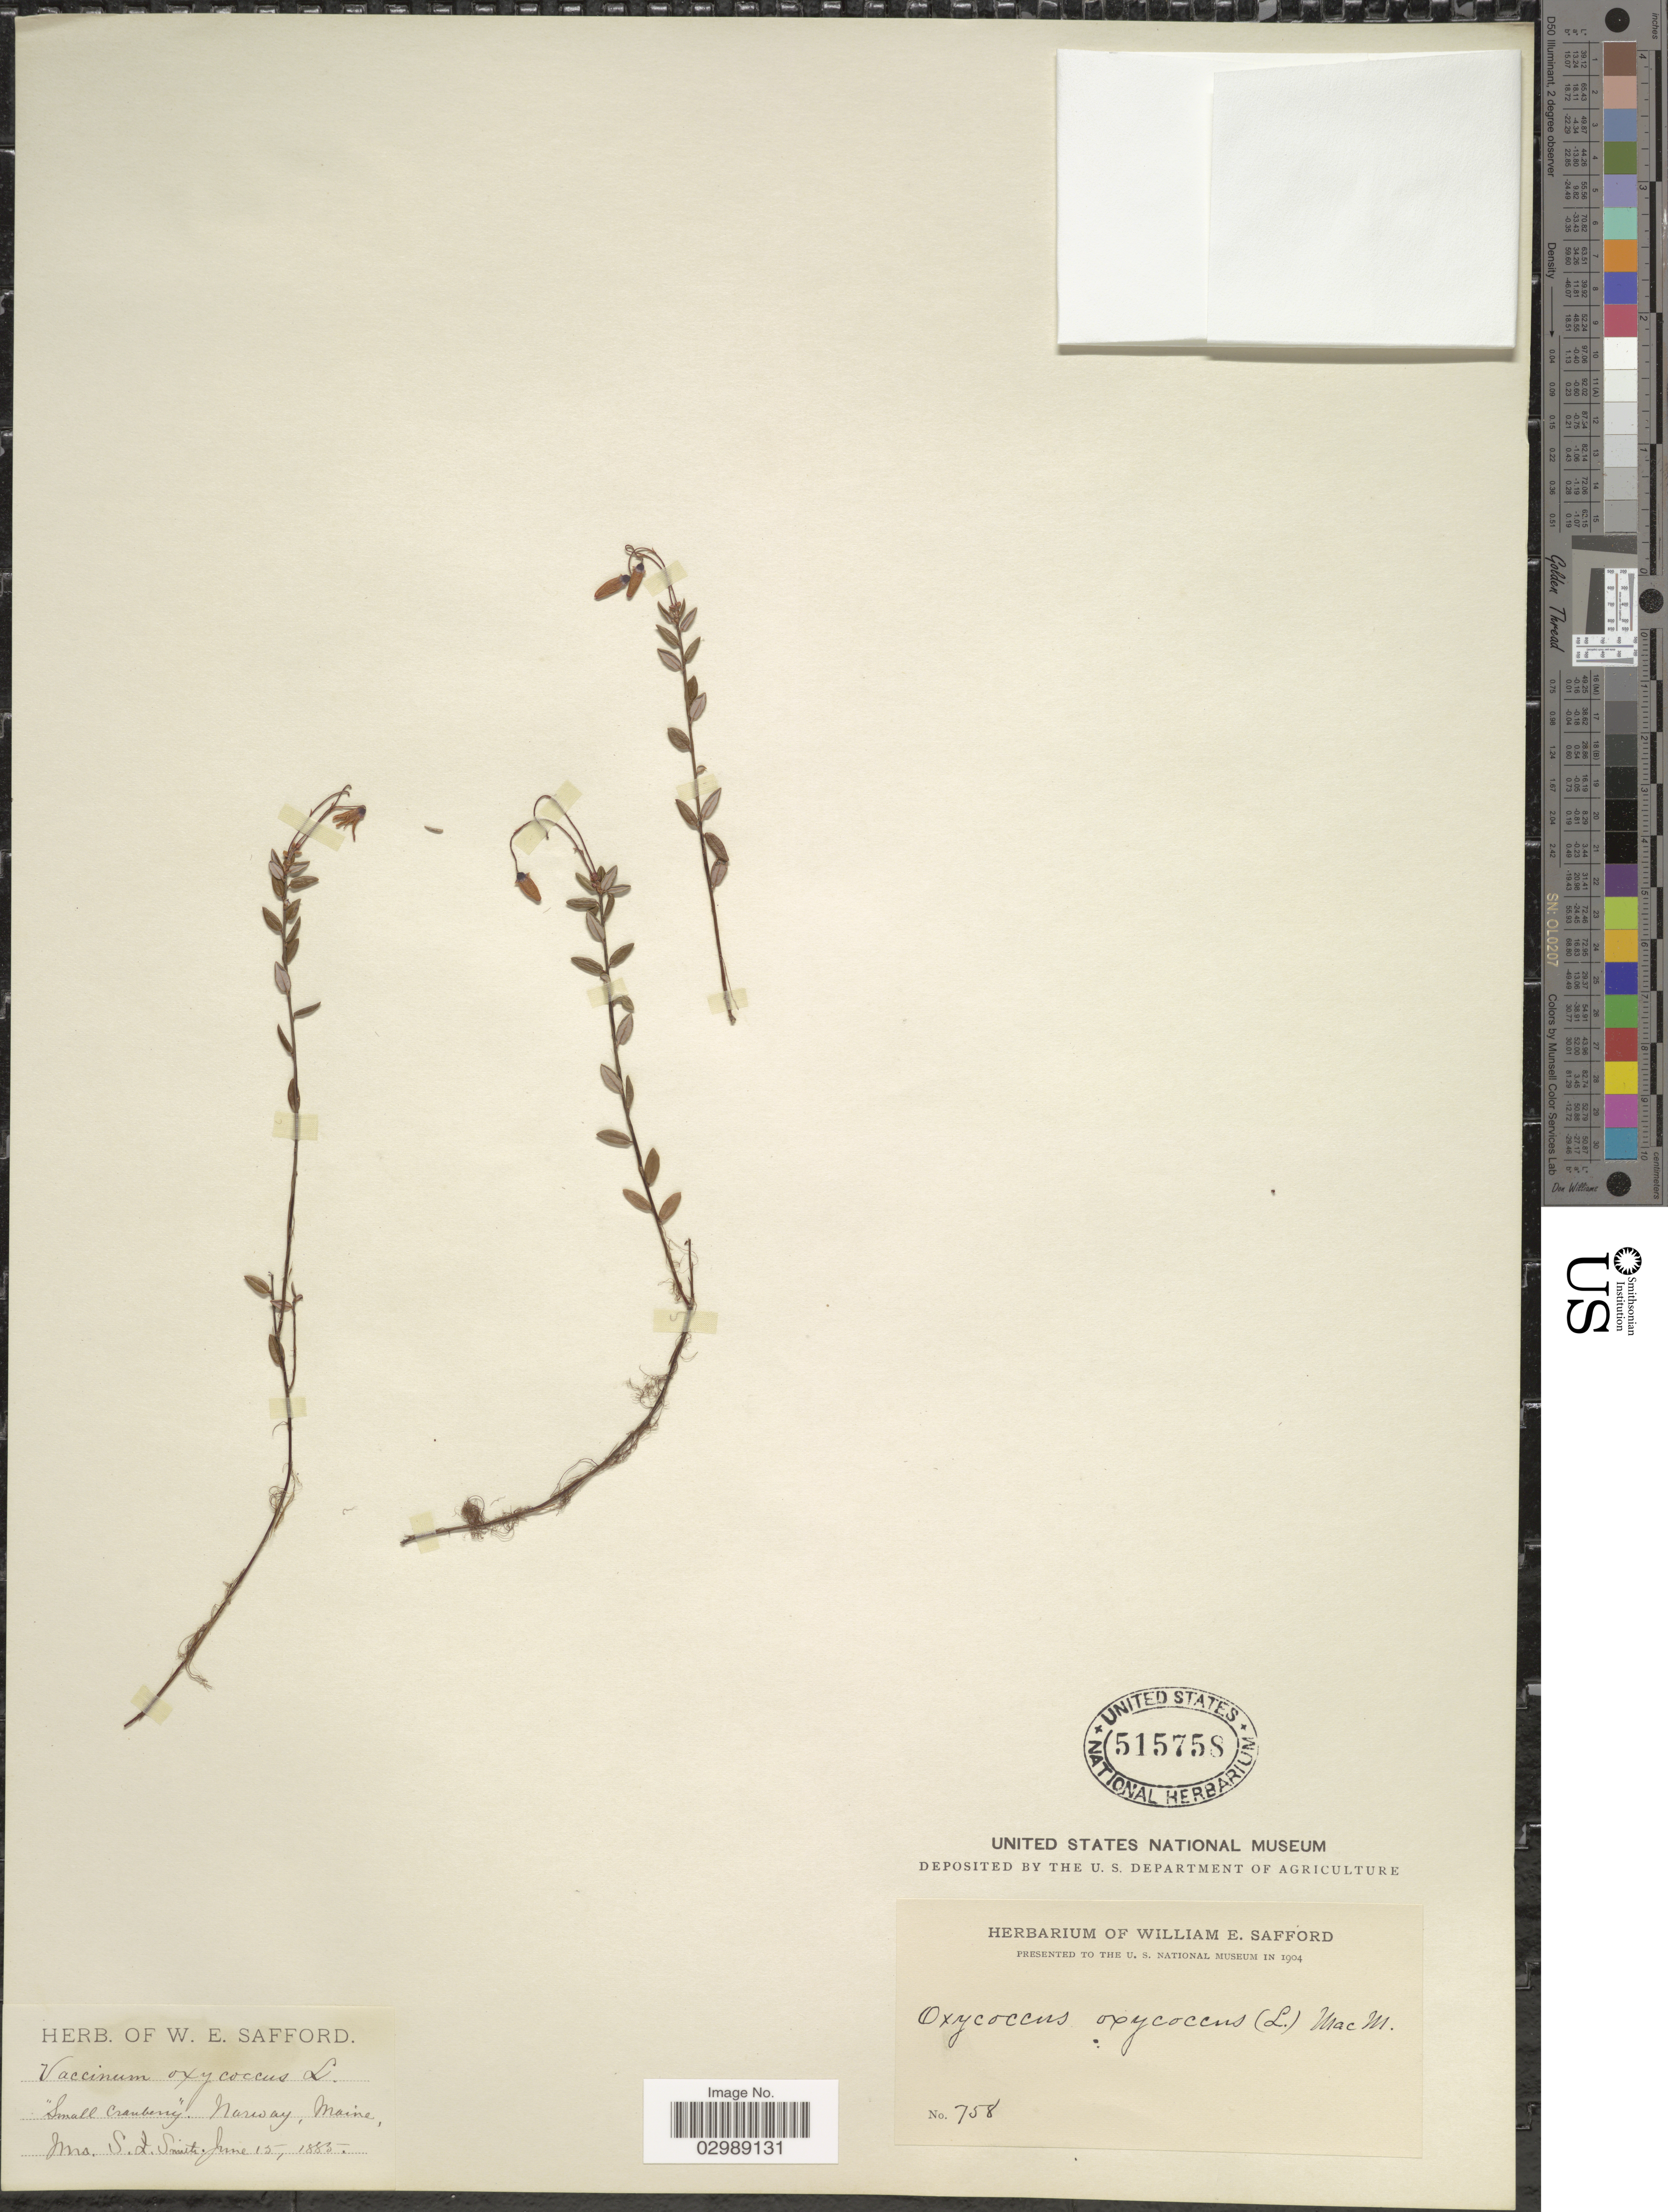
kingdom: Plantae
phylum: Tracheophyta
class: Magnoliopsida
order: Ericales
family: Ericaceae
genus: Vaccinium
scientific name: Vaccinium oxycoccos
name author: L.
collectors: S. I. Smith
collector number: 758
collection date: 1885-06-15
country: United States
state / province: Maine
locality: Small Cranberry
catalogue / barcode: US 515758